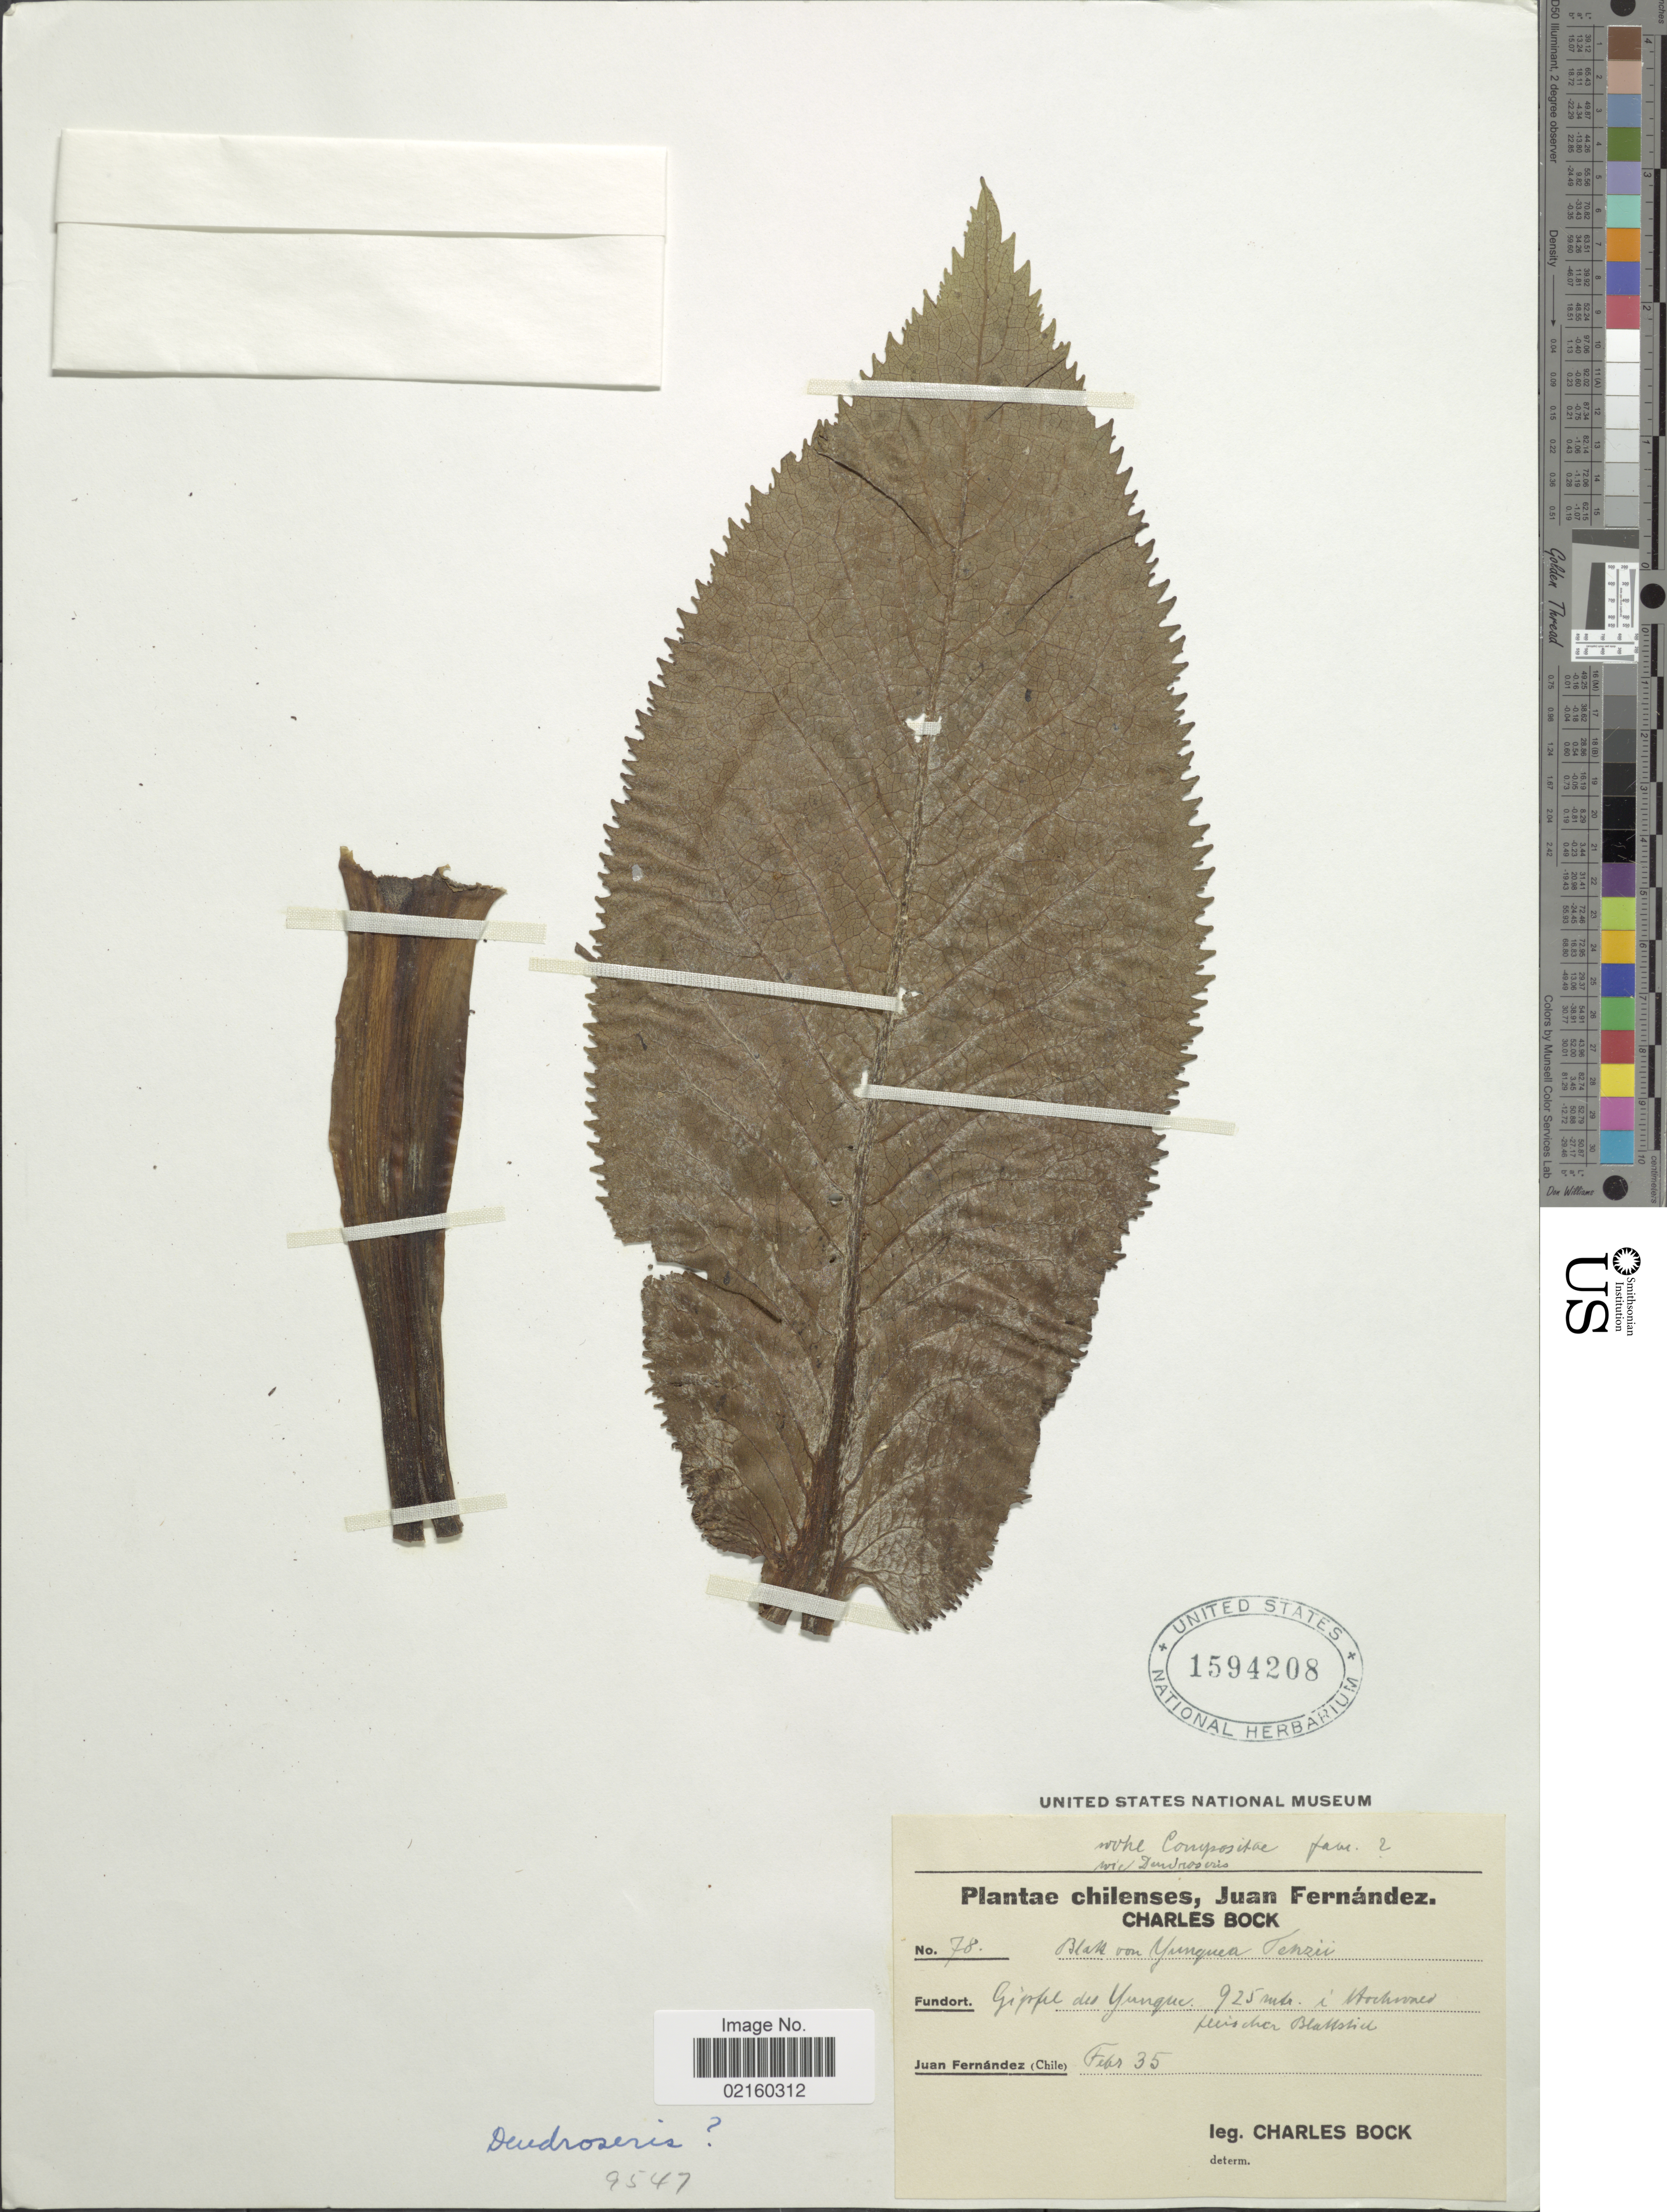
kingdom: Plantae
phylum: Tracheophyta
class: Magnoliopsida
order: Asterales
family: Asteraceae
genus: Yunquea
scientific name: Yunquea tenzii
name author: Skottsb.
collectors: C. Bock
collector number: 78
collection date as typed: Transcribed d/m/y: /2/35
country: Chile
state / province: Valparaíso (V)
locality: Juan Fernandez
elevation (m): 925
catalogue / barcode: US 1594208